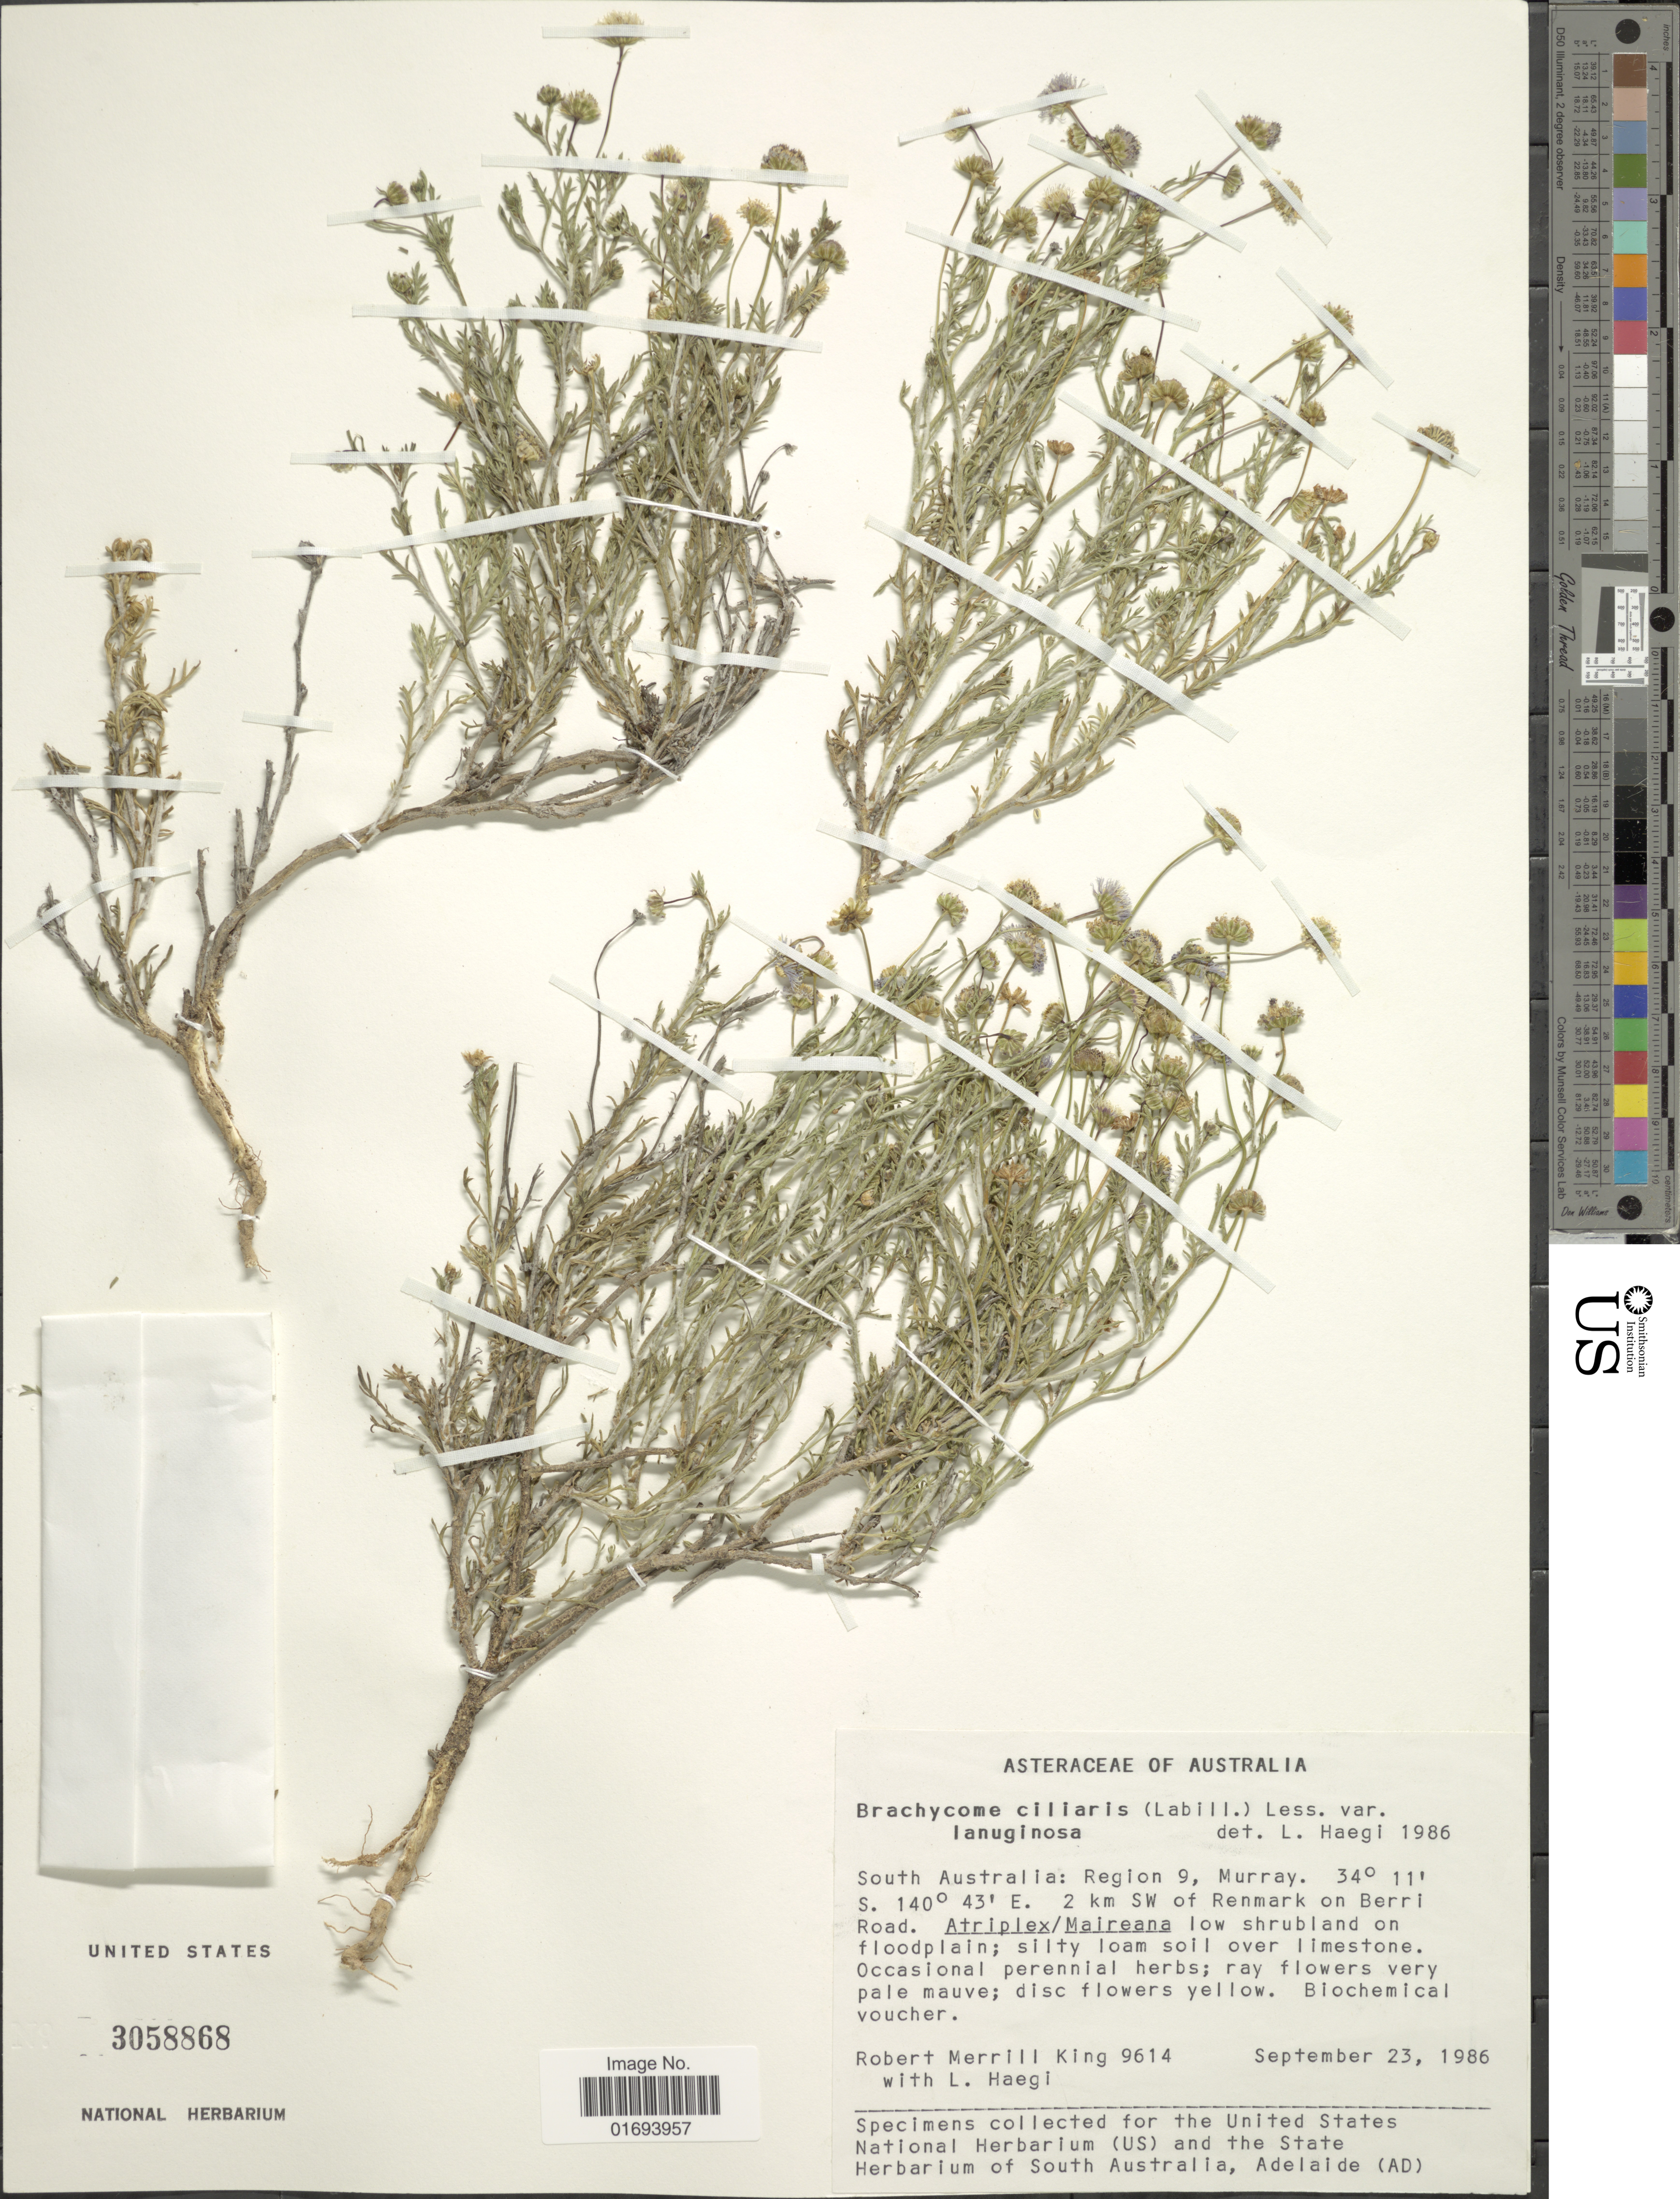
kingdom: Plantae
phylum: Tracheophyta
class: Magnoliopsida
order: Asterales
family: Asteraceae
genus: Brachyscome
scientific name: Brachyscome ciliaris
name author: Less.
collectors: R. M. King & L. Haegi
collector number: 9614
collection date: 1986-09-23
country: Australia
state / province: South Australia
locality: South Australia: Region 9, Murray. 2 km SW of Renmark on Berri Road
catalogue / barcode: US 3058868